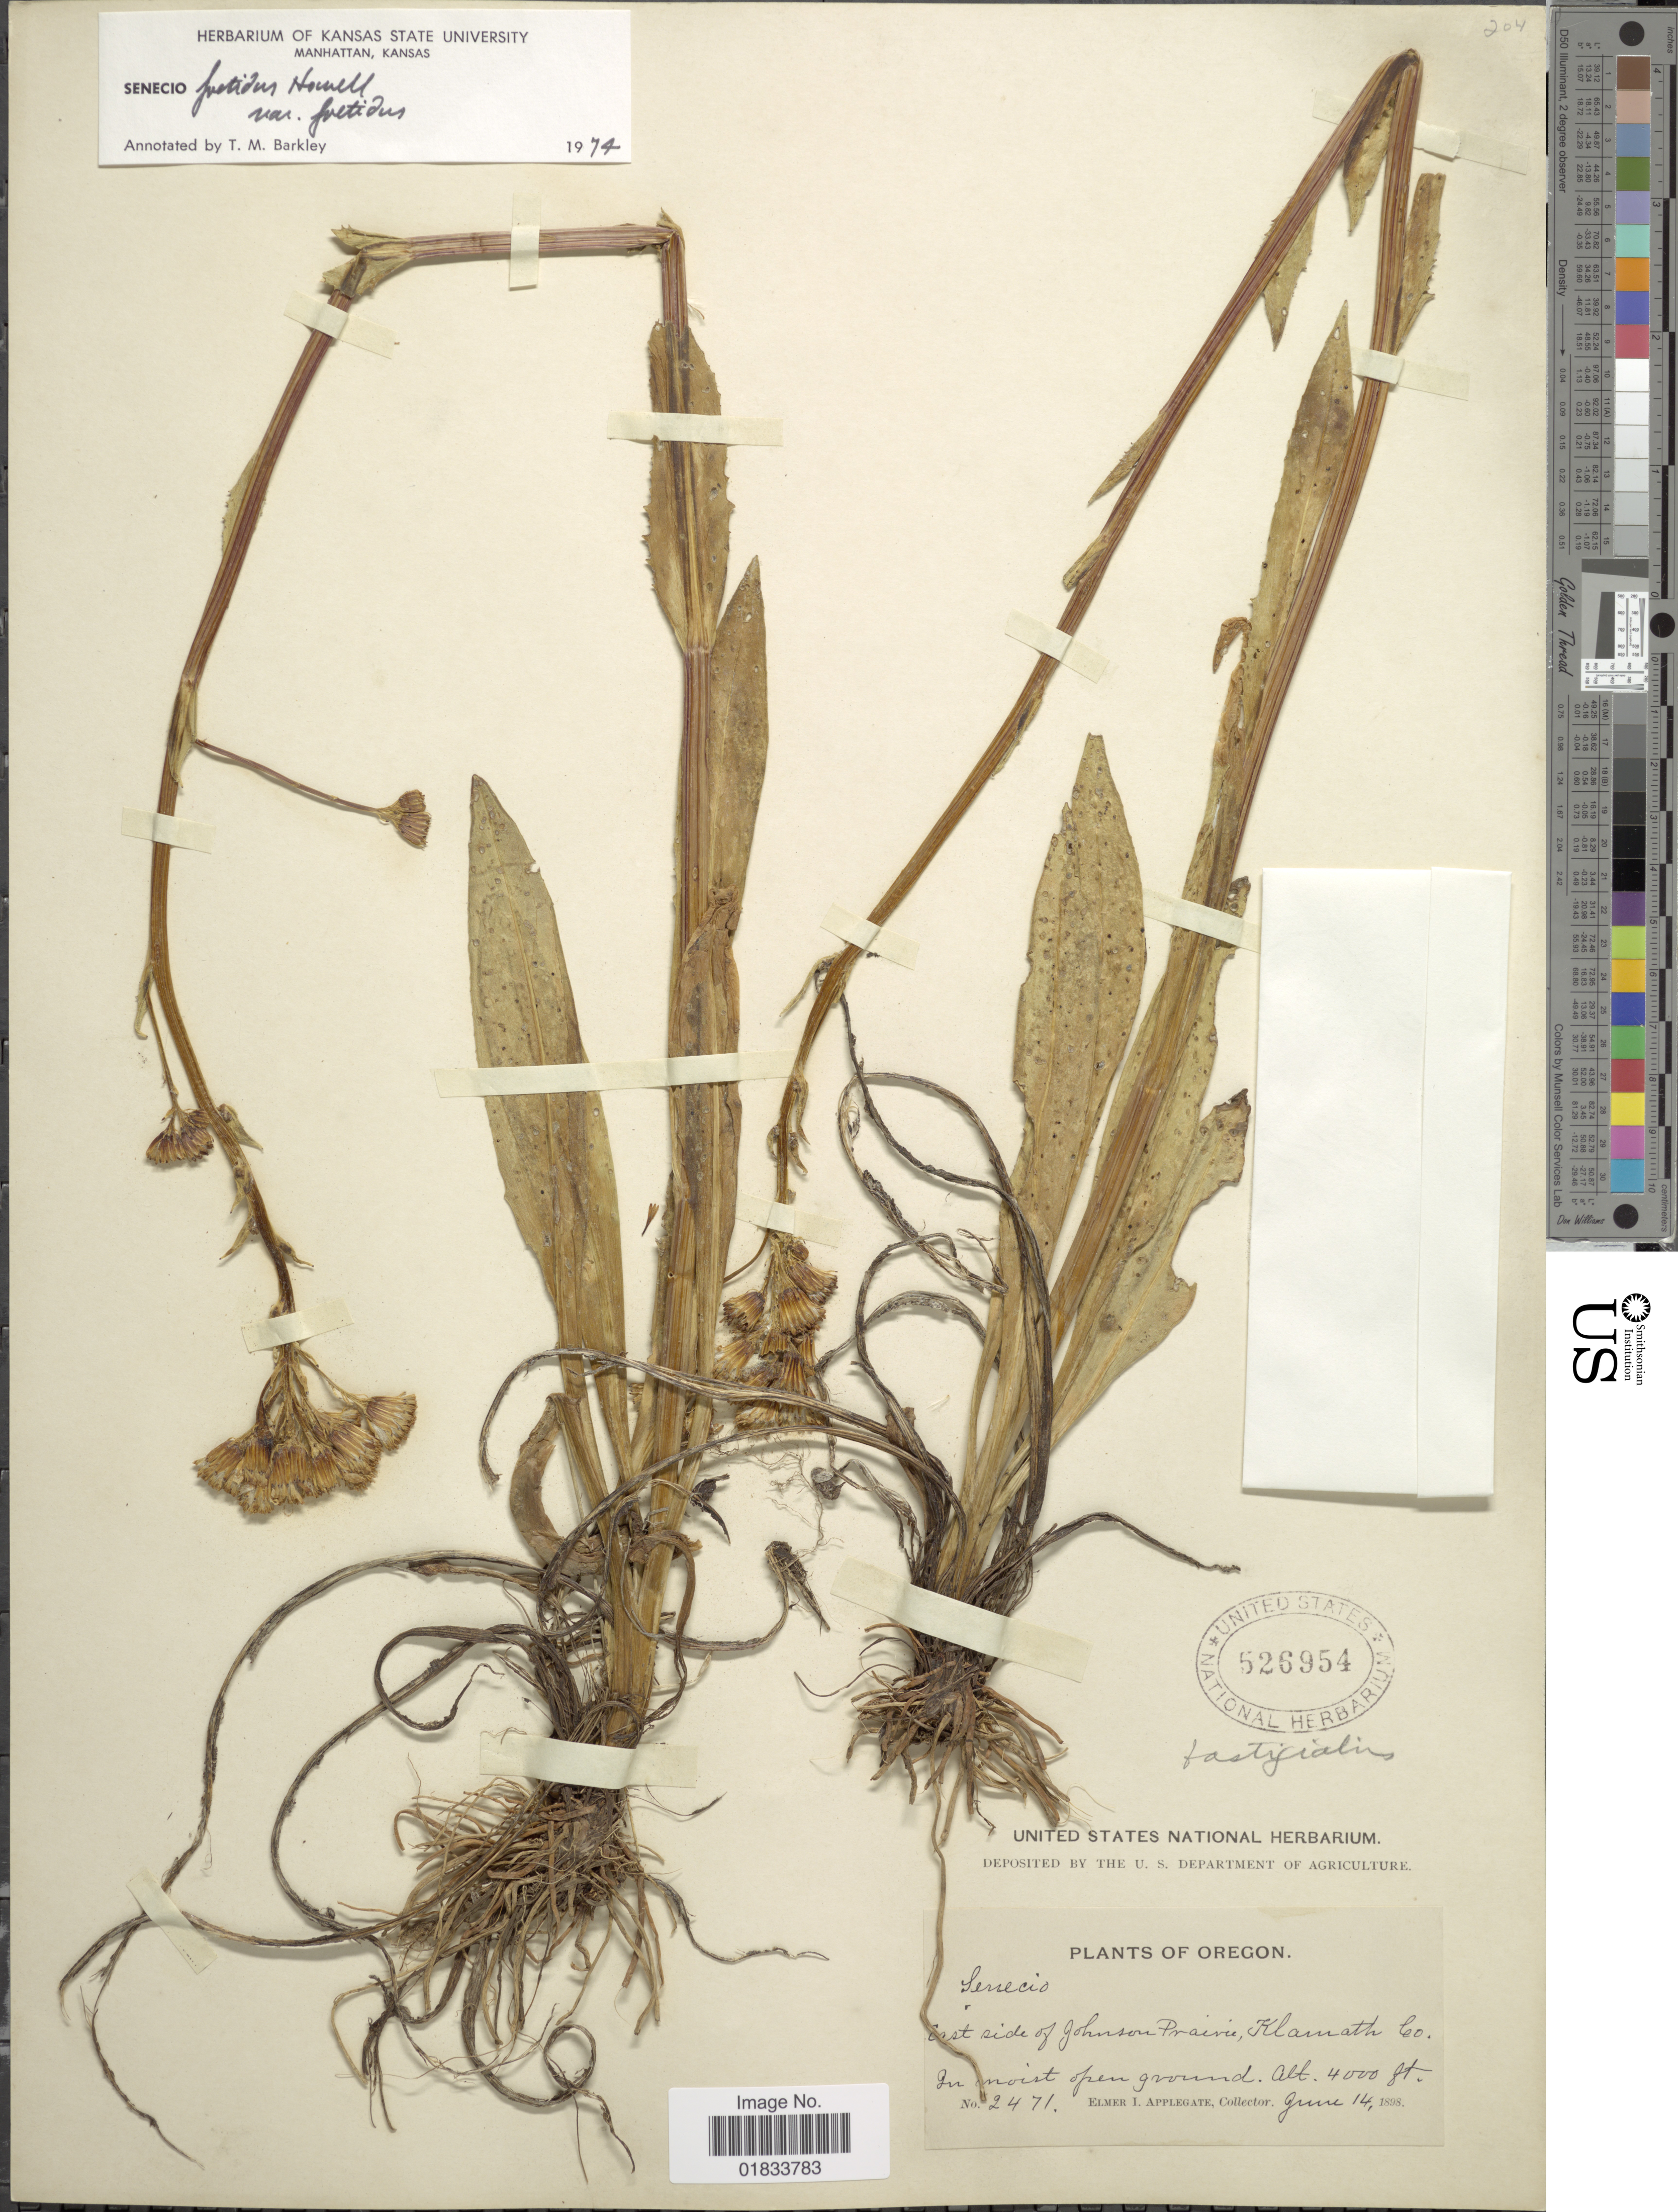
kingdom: Plantae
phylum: Tracheophyta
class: Magnoliopsida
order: Asterales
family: Asteraceae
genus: Senecio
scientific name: Senecio foetidus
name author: Howell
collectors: E. I. Applegate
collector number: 2471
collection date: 1898-06-14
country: United States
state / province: Oregon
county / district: Klamath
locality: East side of Johnson Prairie, Klamath Co.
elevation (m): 1219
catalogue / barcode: US 526954